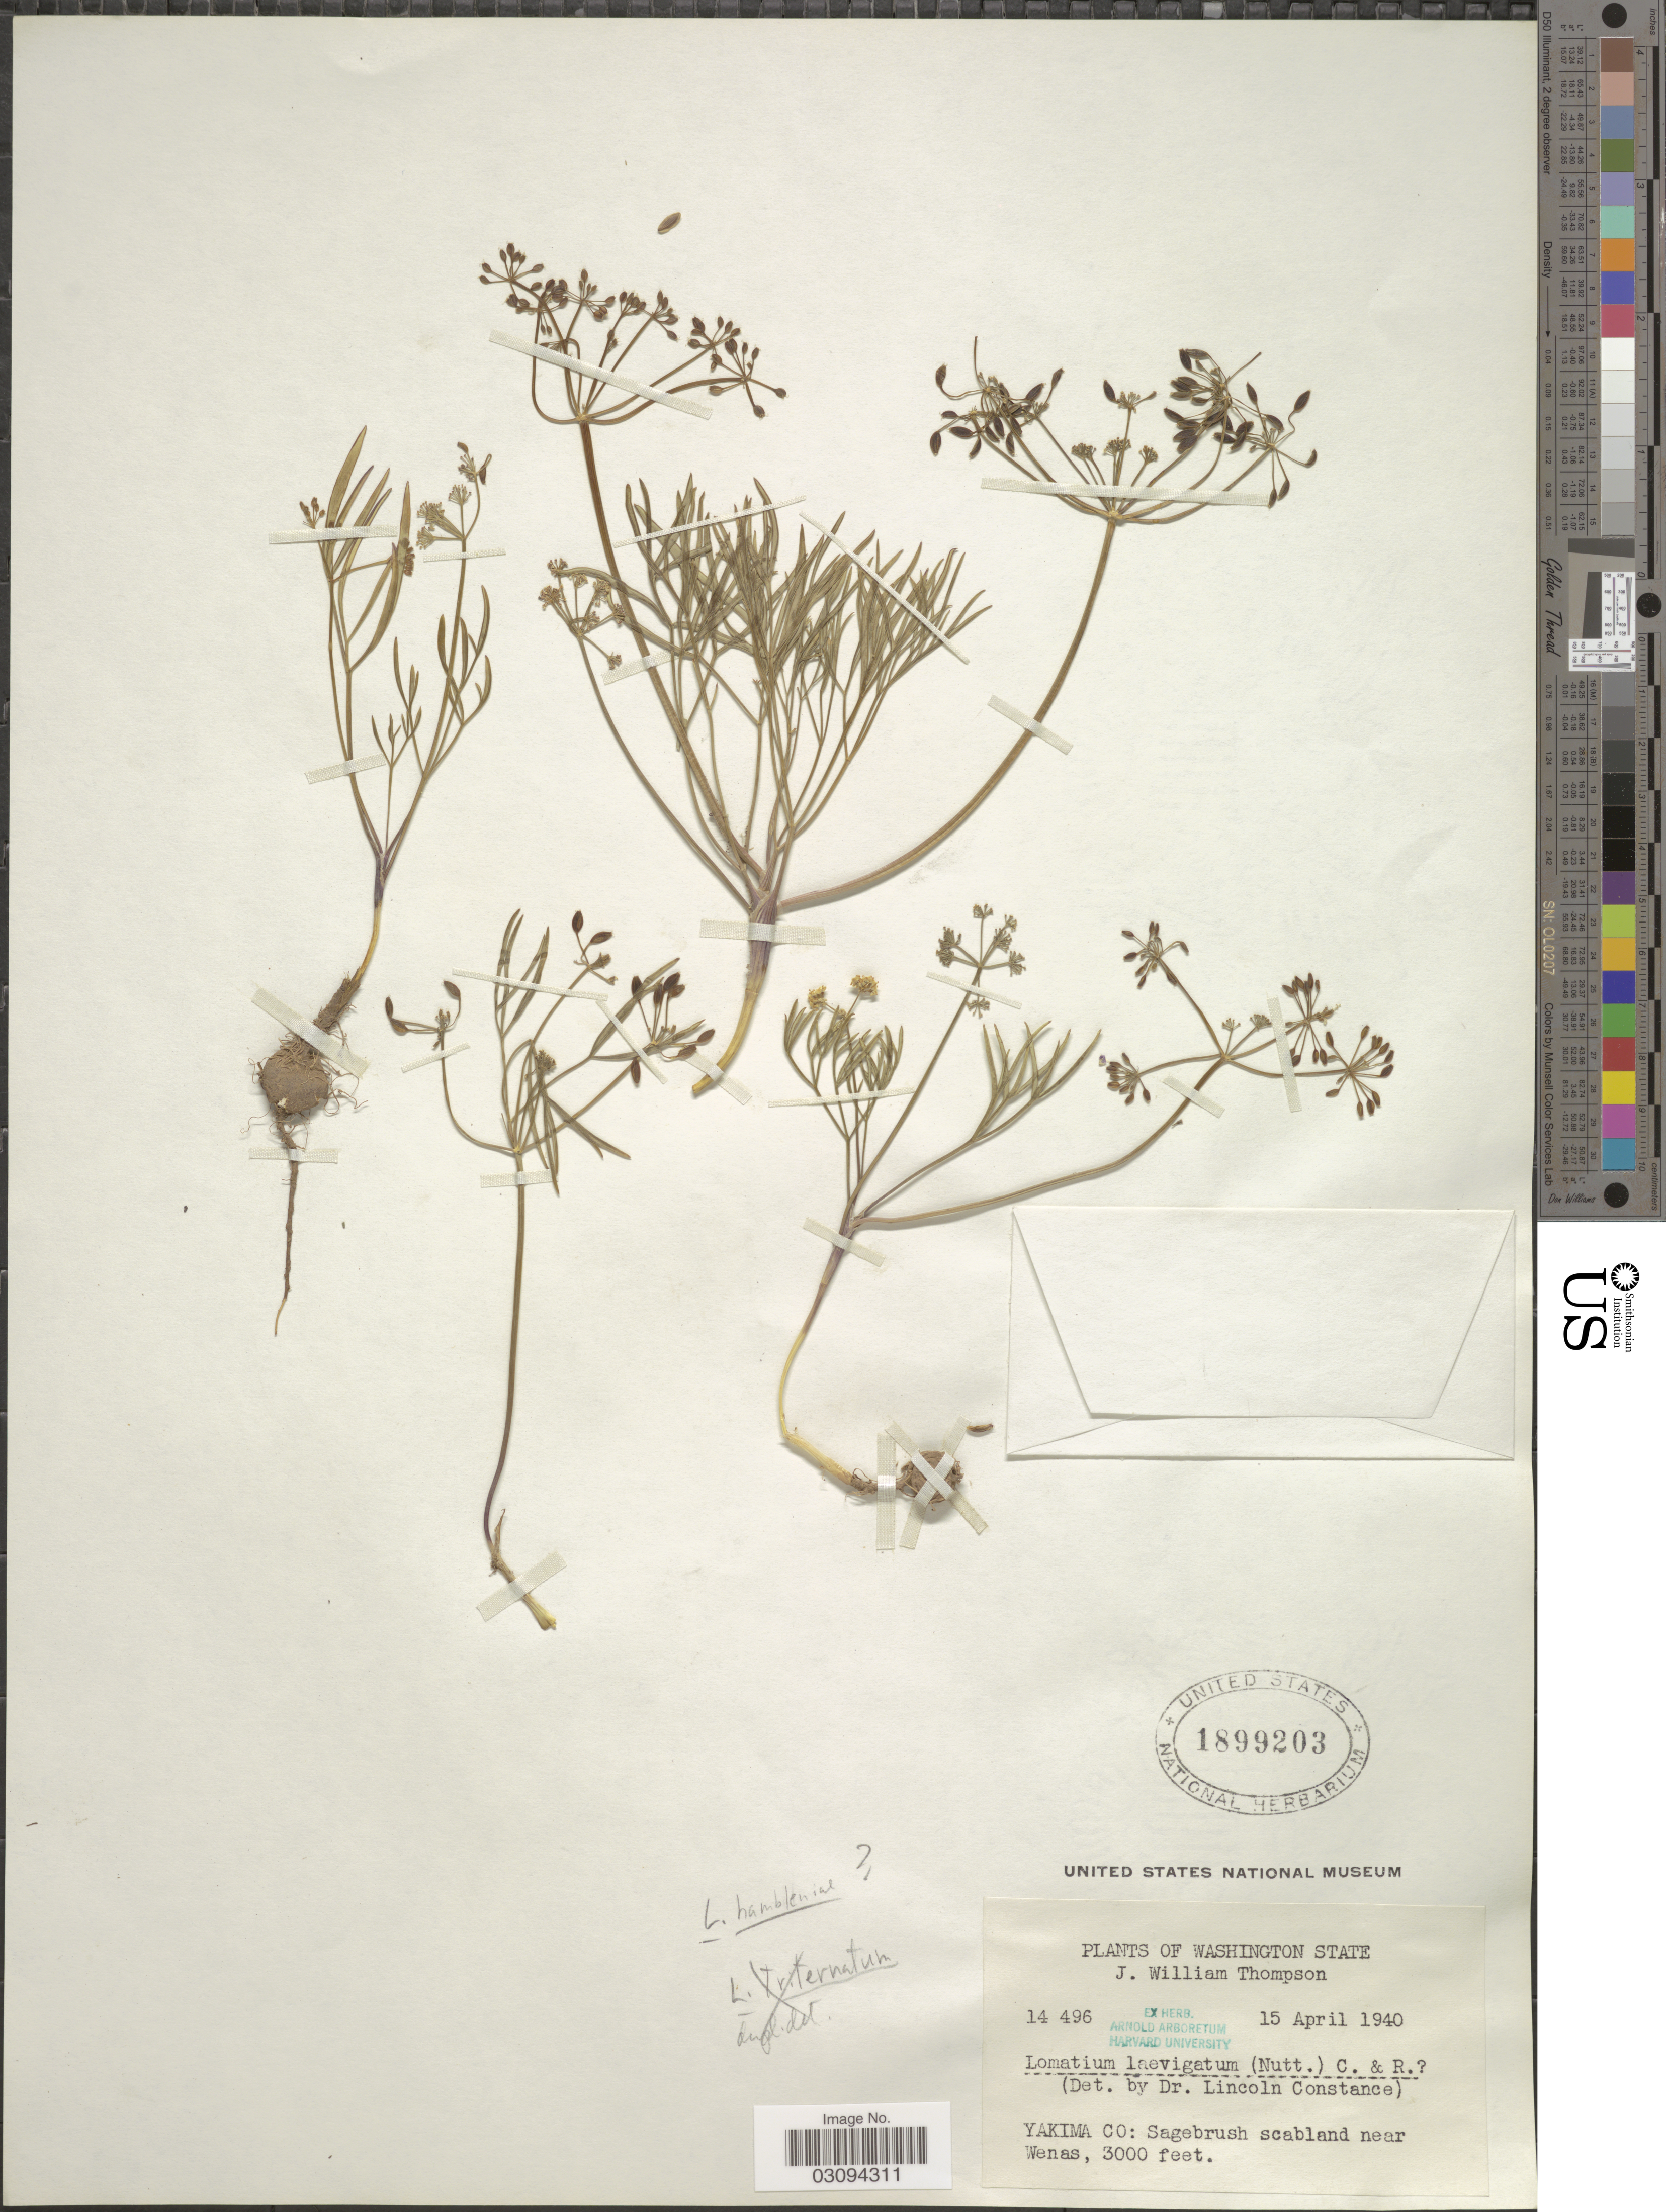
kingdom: Plantae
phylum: Tracheophyta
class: Magnoliopsida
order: Apiales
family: Apiaceae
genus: Lomatium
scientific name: Lomatium hambleniae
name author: Mathias & Constance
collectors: J. W. Thompson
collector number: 14496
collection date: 1940-04-15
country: United States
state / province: Washington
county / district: Yakima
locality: Yakima Co: Sagebrush scabland near Wenas.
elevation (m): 914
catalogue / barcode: US 1899203